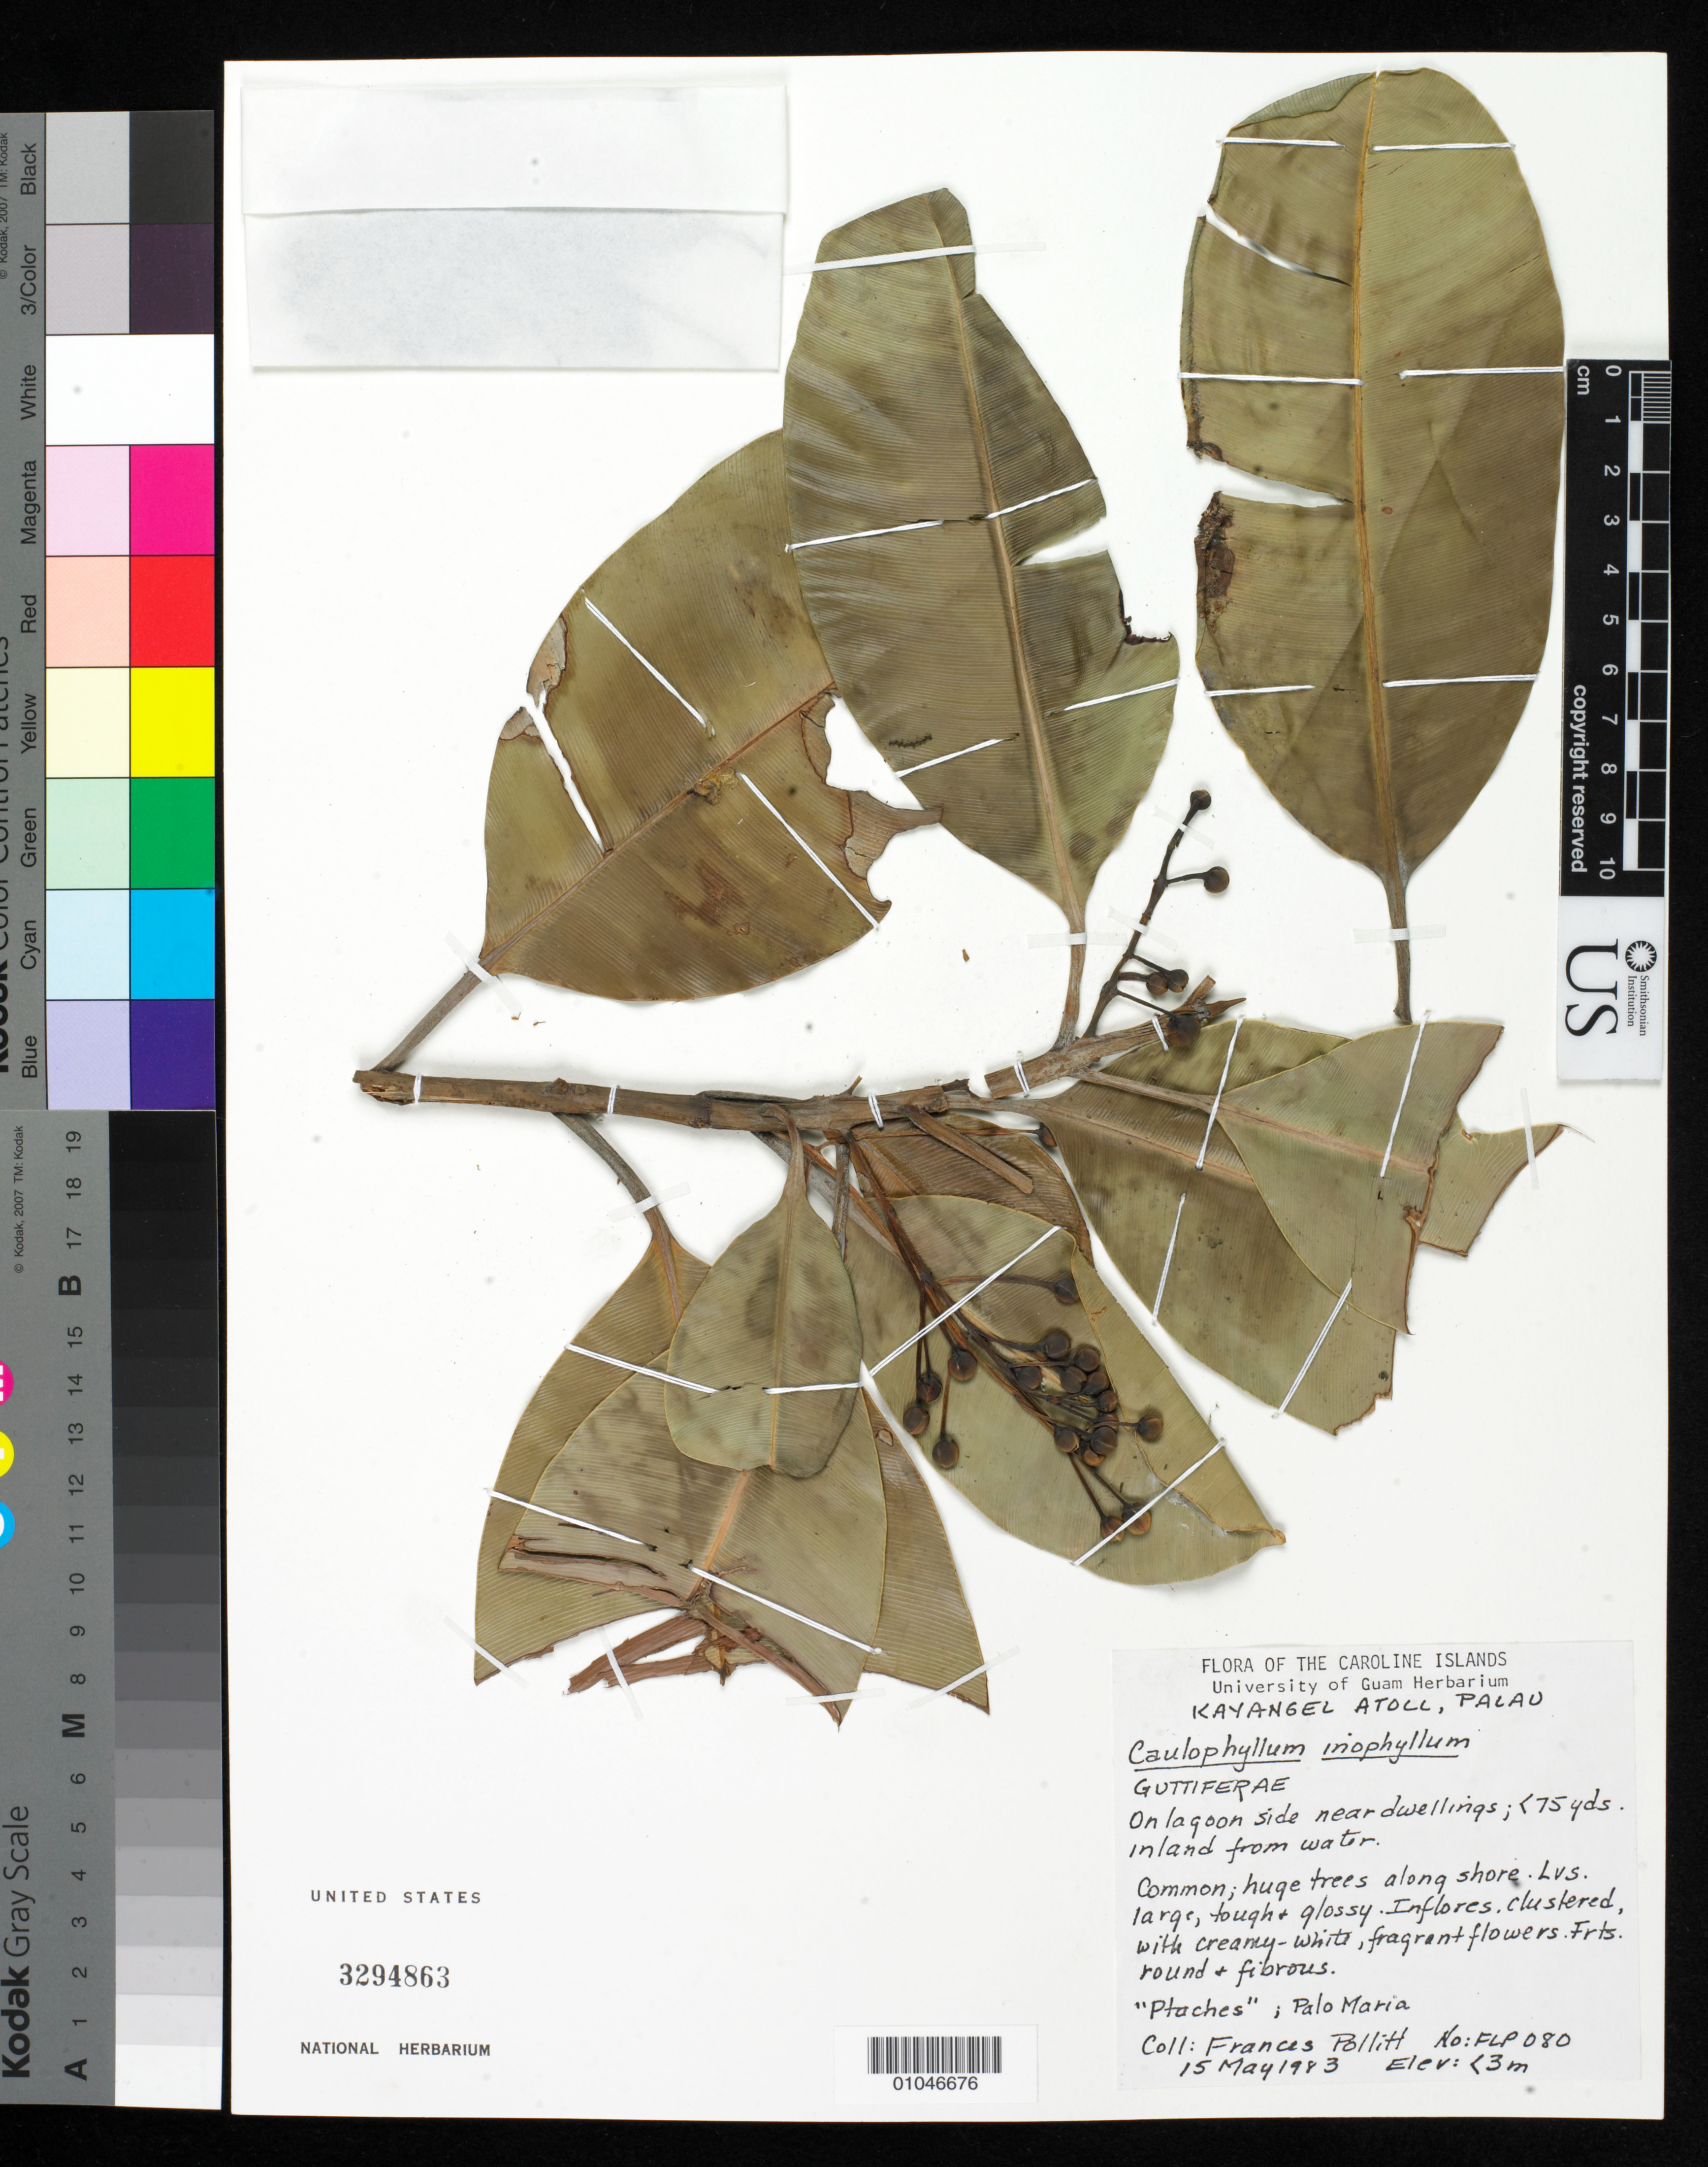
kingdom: Plantae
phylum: Tracheophyta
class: Magnoliopsida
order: Malpighiales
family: Calophyllaceae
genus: Calophyllum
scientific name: Calophyllum inophyllum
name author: L.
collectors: F. Pollitt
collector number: FLP 080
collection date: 1983-05-15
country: Palau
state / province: Kayangel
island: Ngcheangel [Kayangel] Atoll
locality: Kayangel Islet, on lagoon side near dwellings, less than 75 yds inland from water, Kayangel Atoll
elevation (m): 3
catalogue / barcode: US 3294863